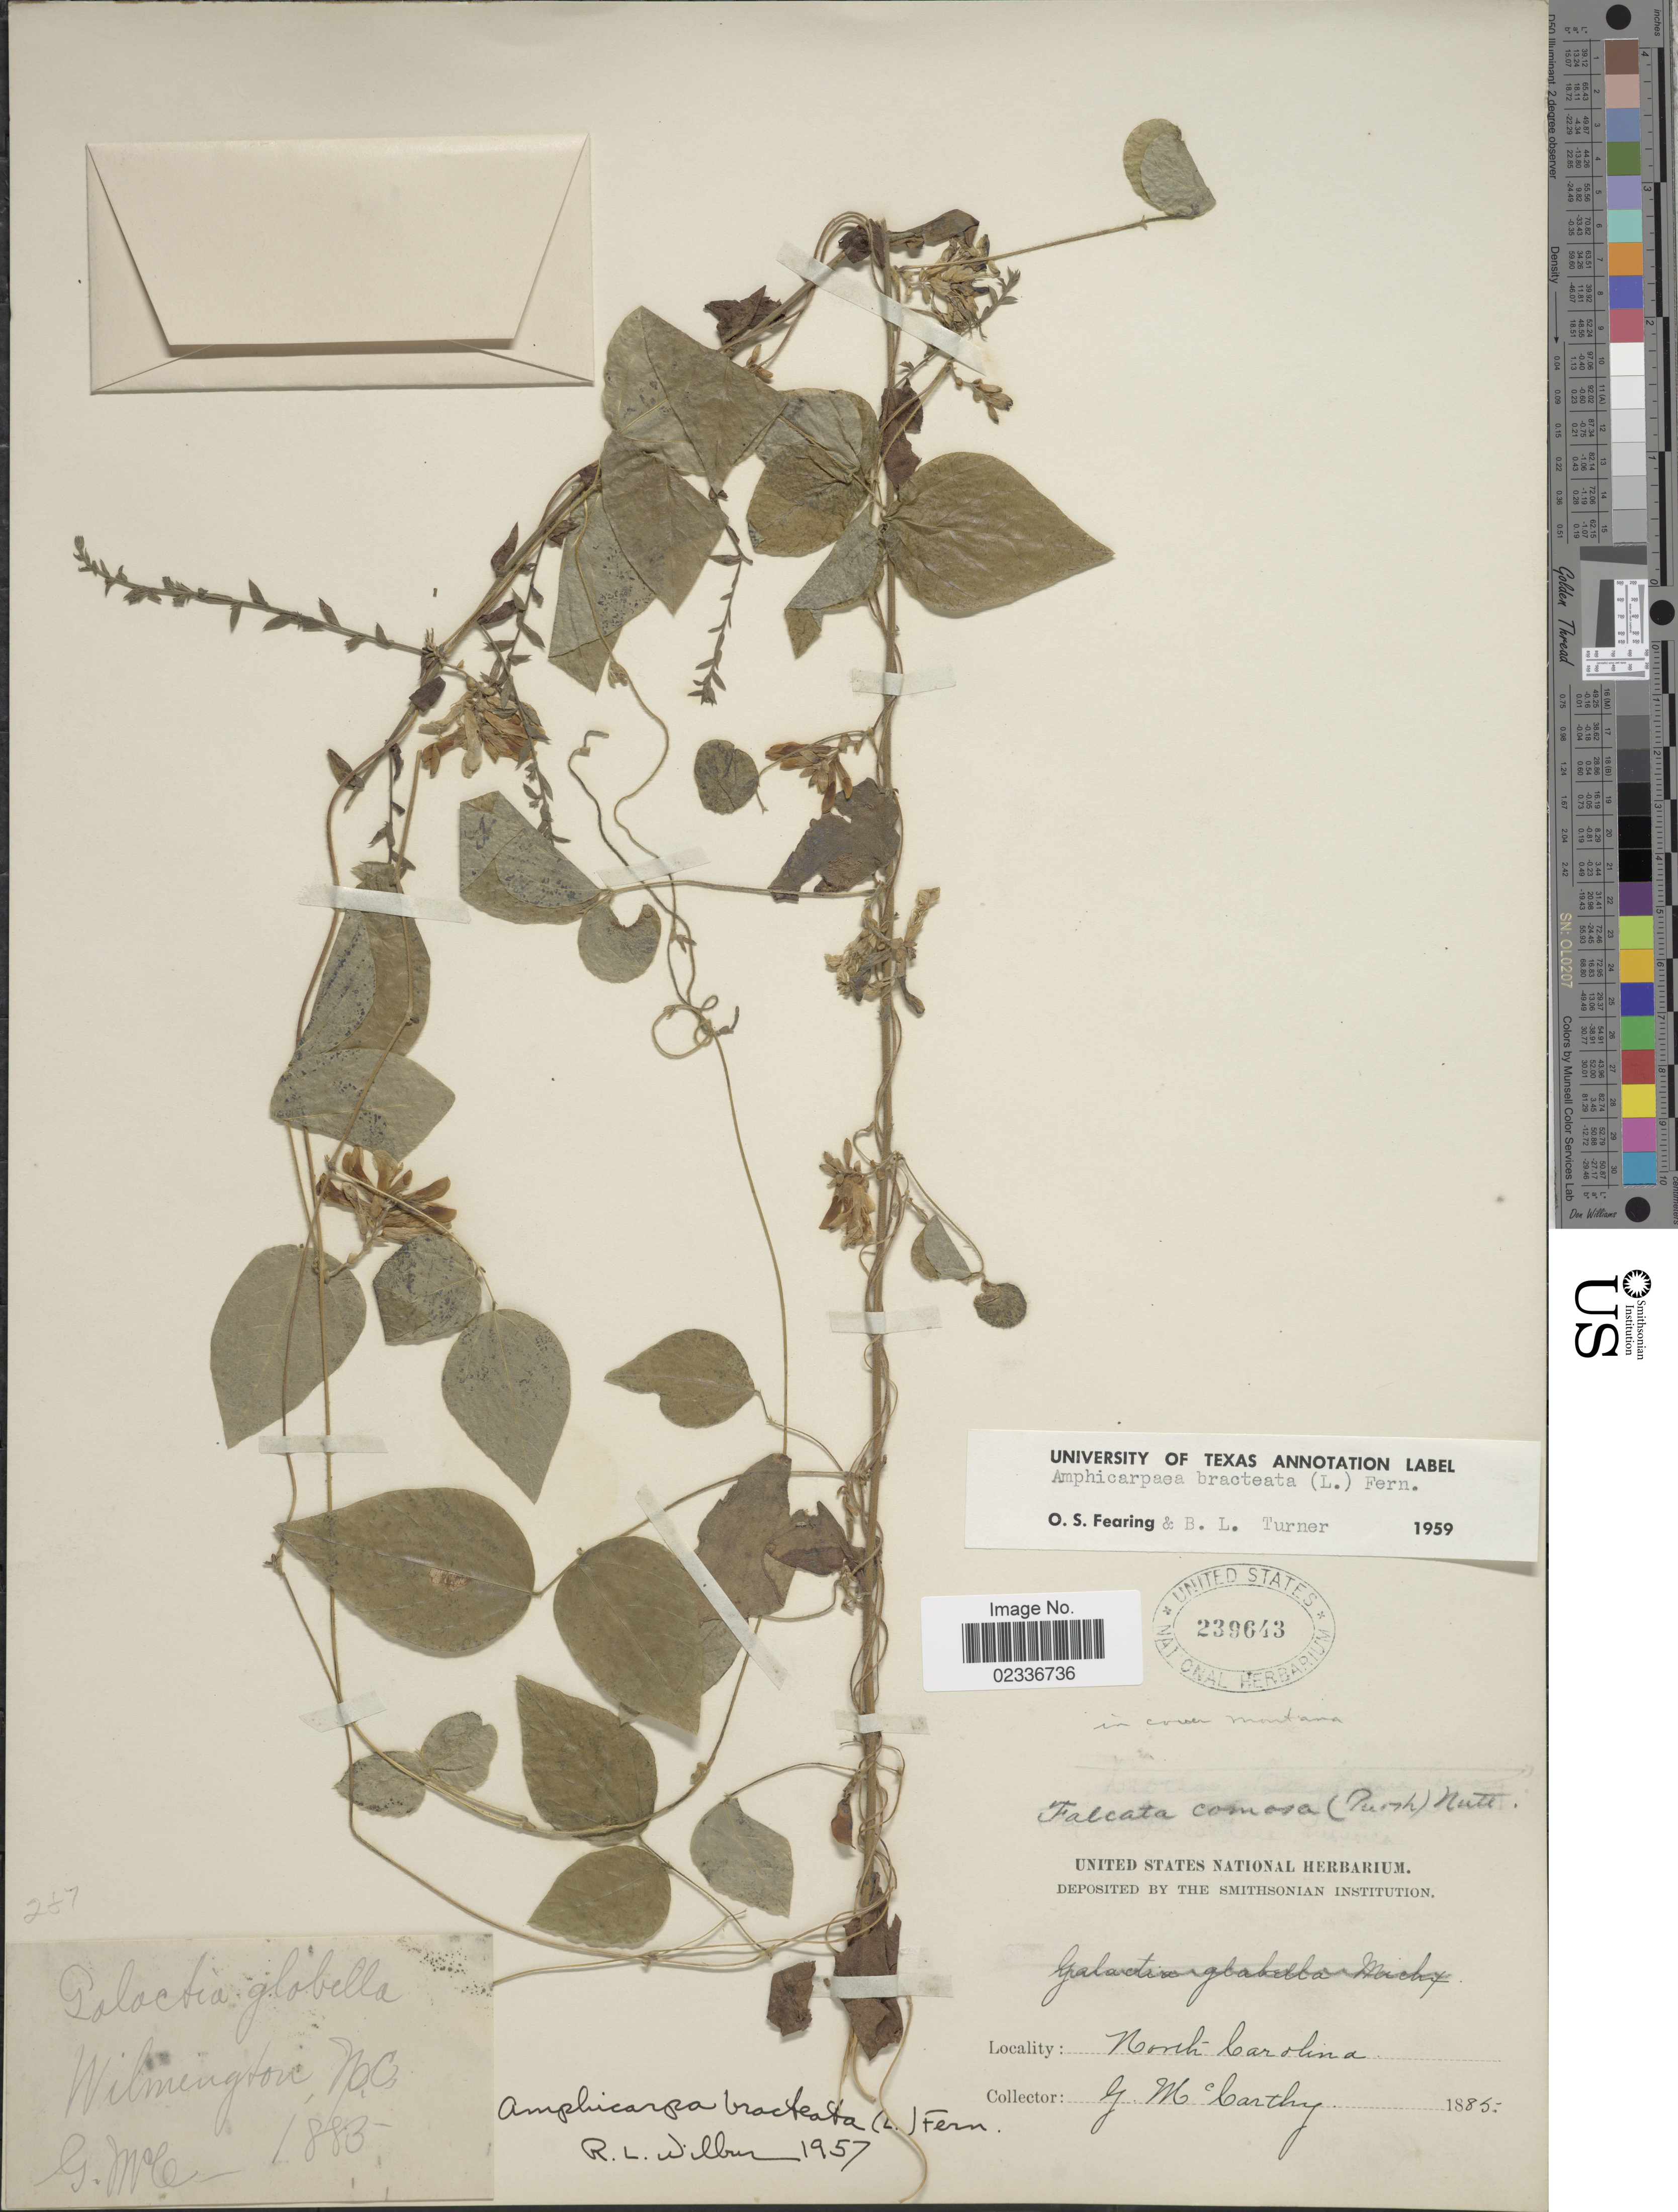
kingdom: Plantae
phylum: Tracheophyta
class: Magnoliopsida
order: Fabales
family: Fabaceae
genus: Amphicarpaea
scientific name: Amphicarpaea bracteata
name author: (L.) Fernald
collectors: G. McCarthy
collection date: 1885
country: United States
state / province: North Carolina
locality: Wilmington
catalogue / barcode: US 239643